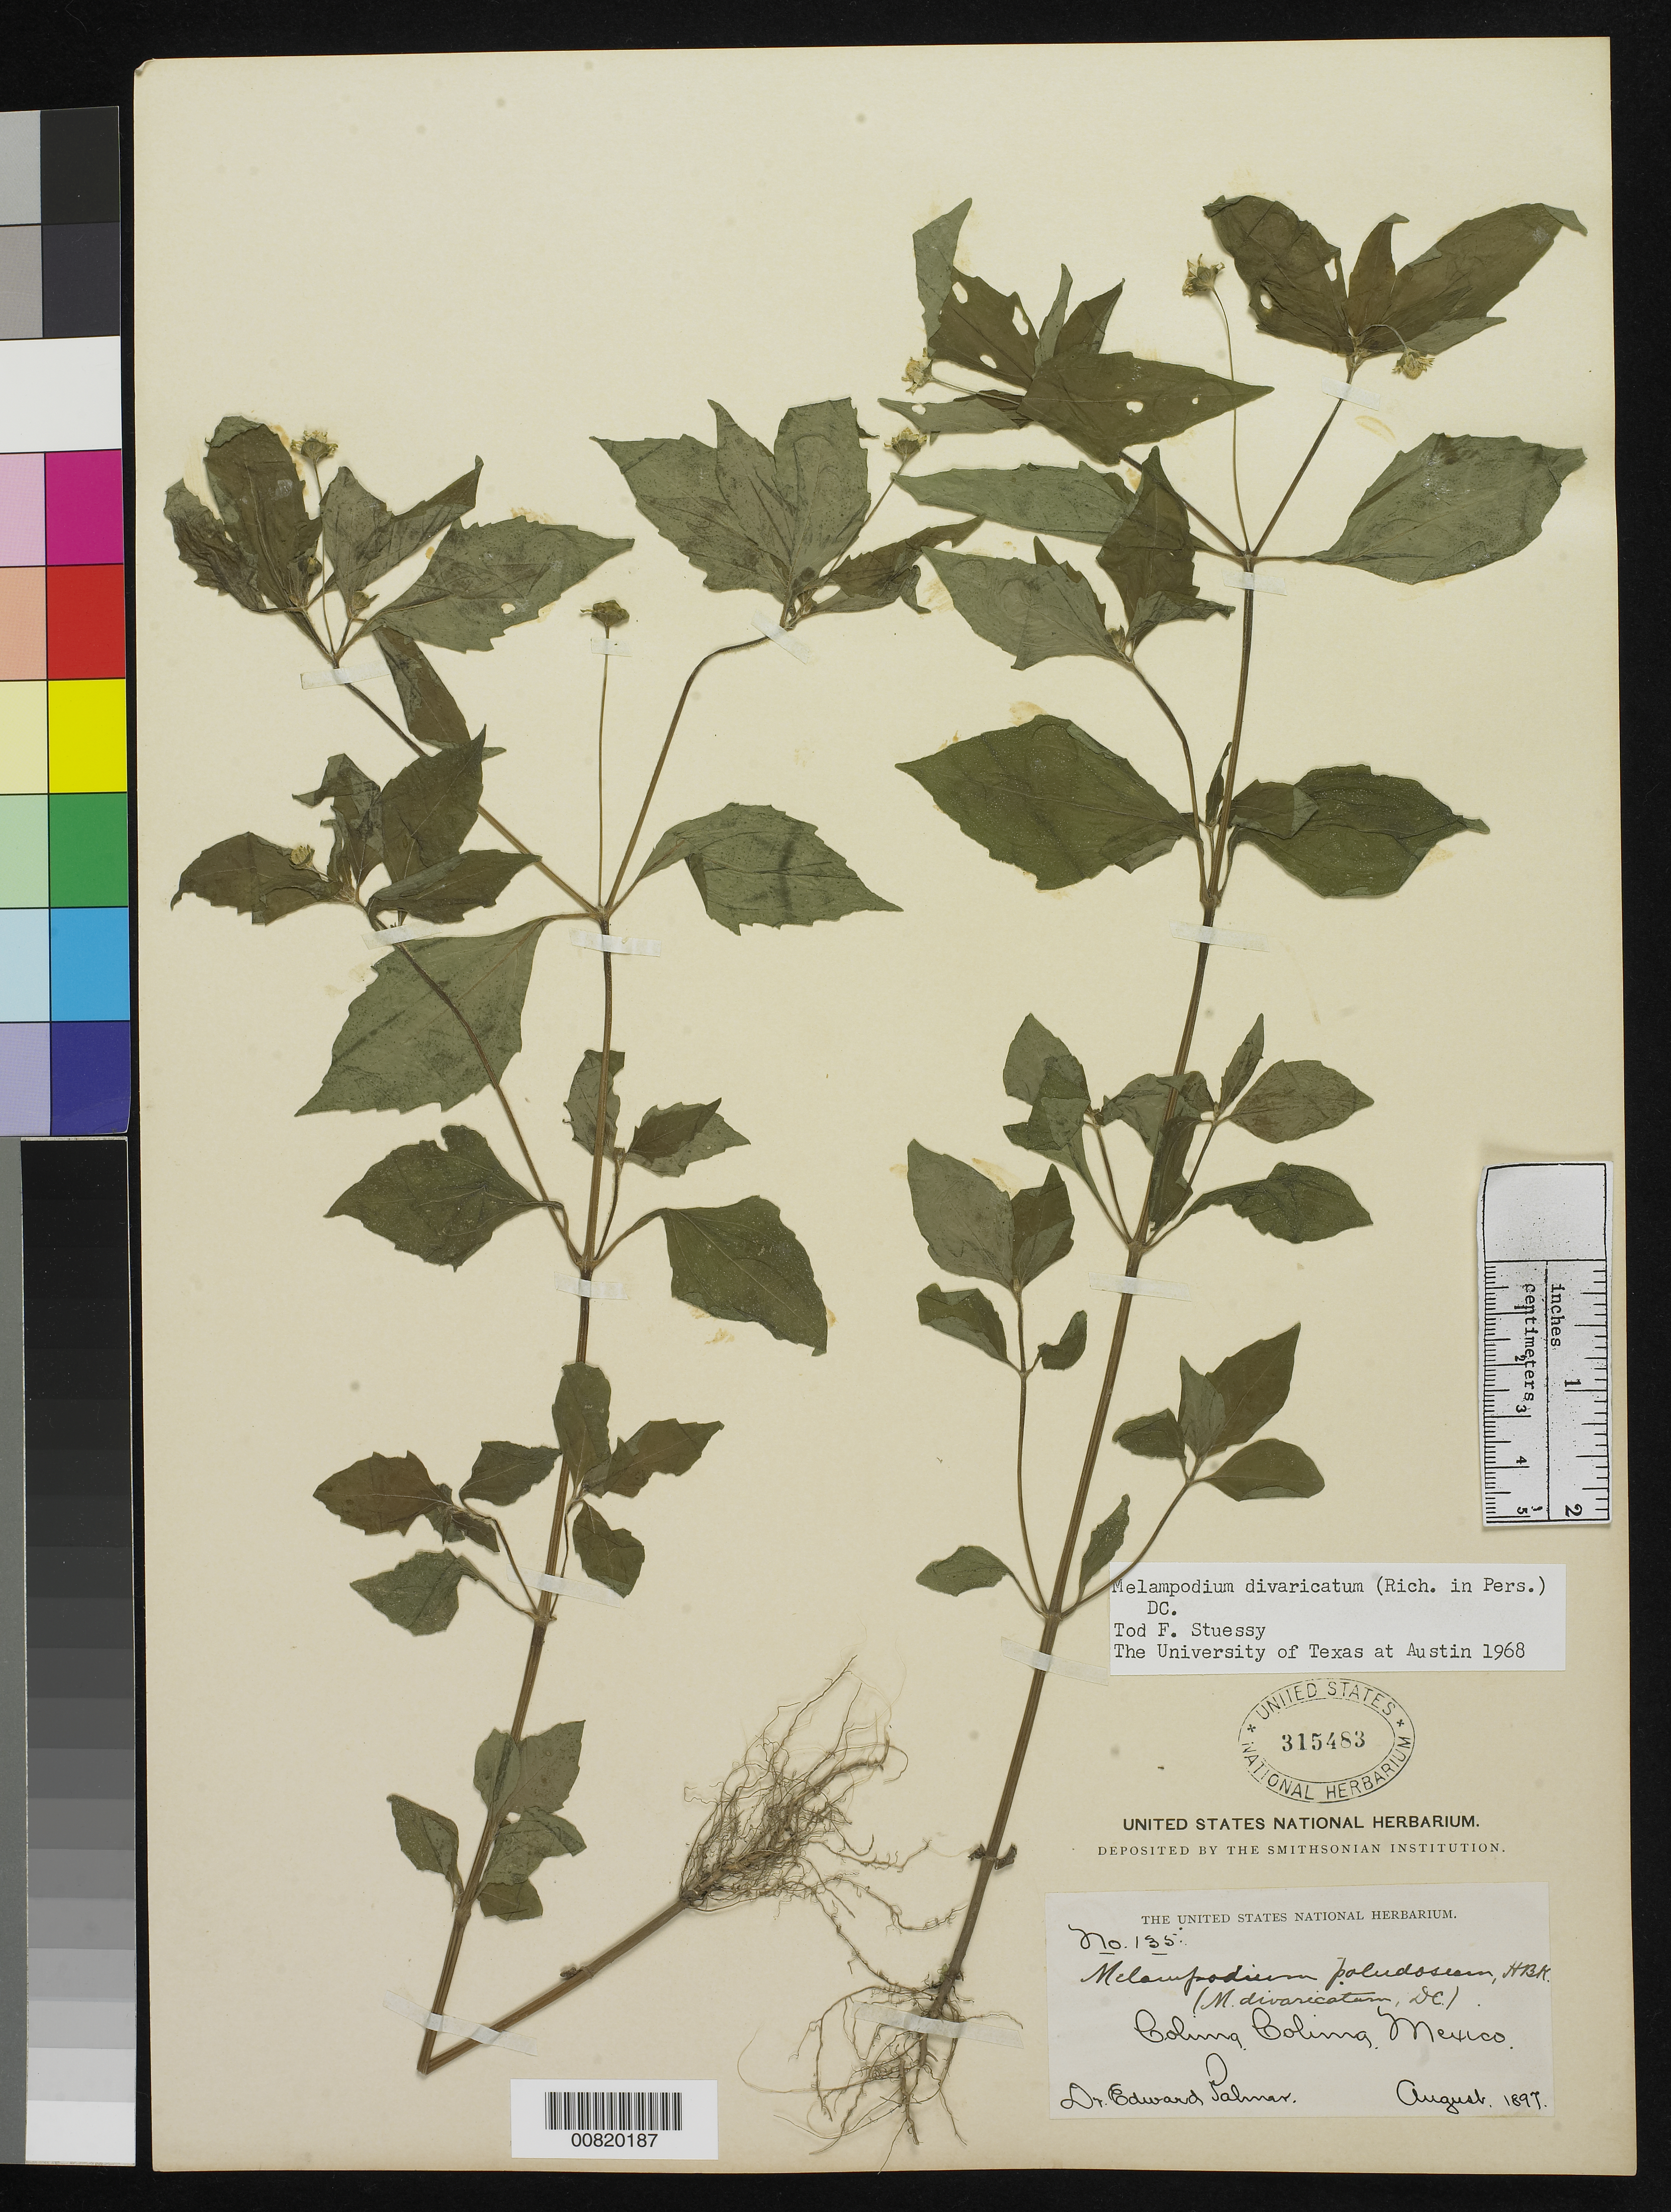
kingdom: Plantae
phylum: Tracheophyta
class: Magnoliopsida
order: Asterales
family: Asteraceae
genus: Melampodium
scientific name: Melampodium divaricatum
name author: (Rich.) DC.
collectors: E. Palmer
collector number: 135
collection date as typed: Aug 1897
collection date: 1897-08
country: Mexico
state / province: Colima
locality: Colima, Colima.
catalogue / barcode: US 315483